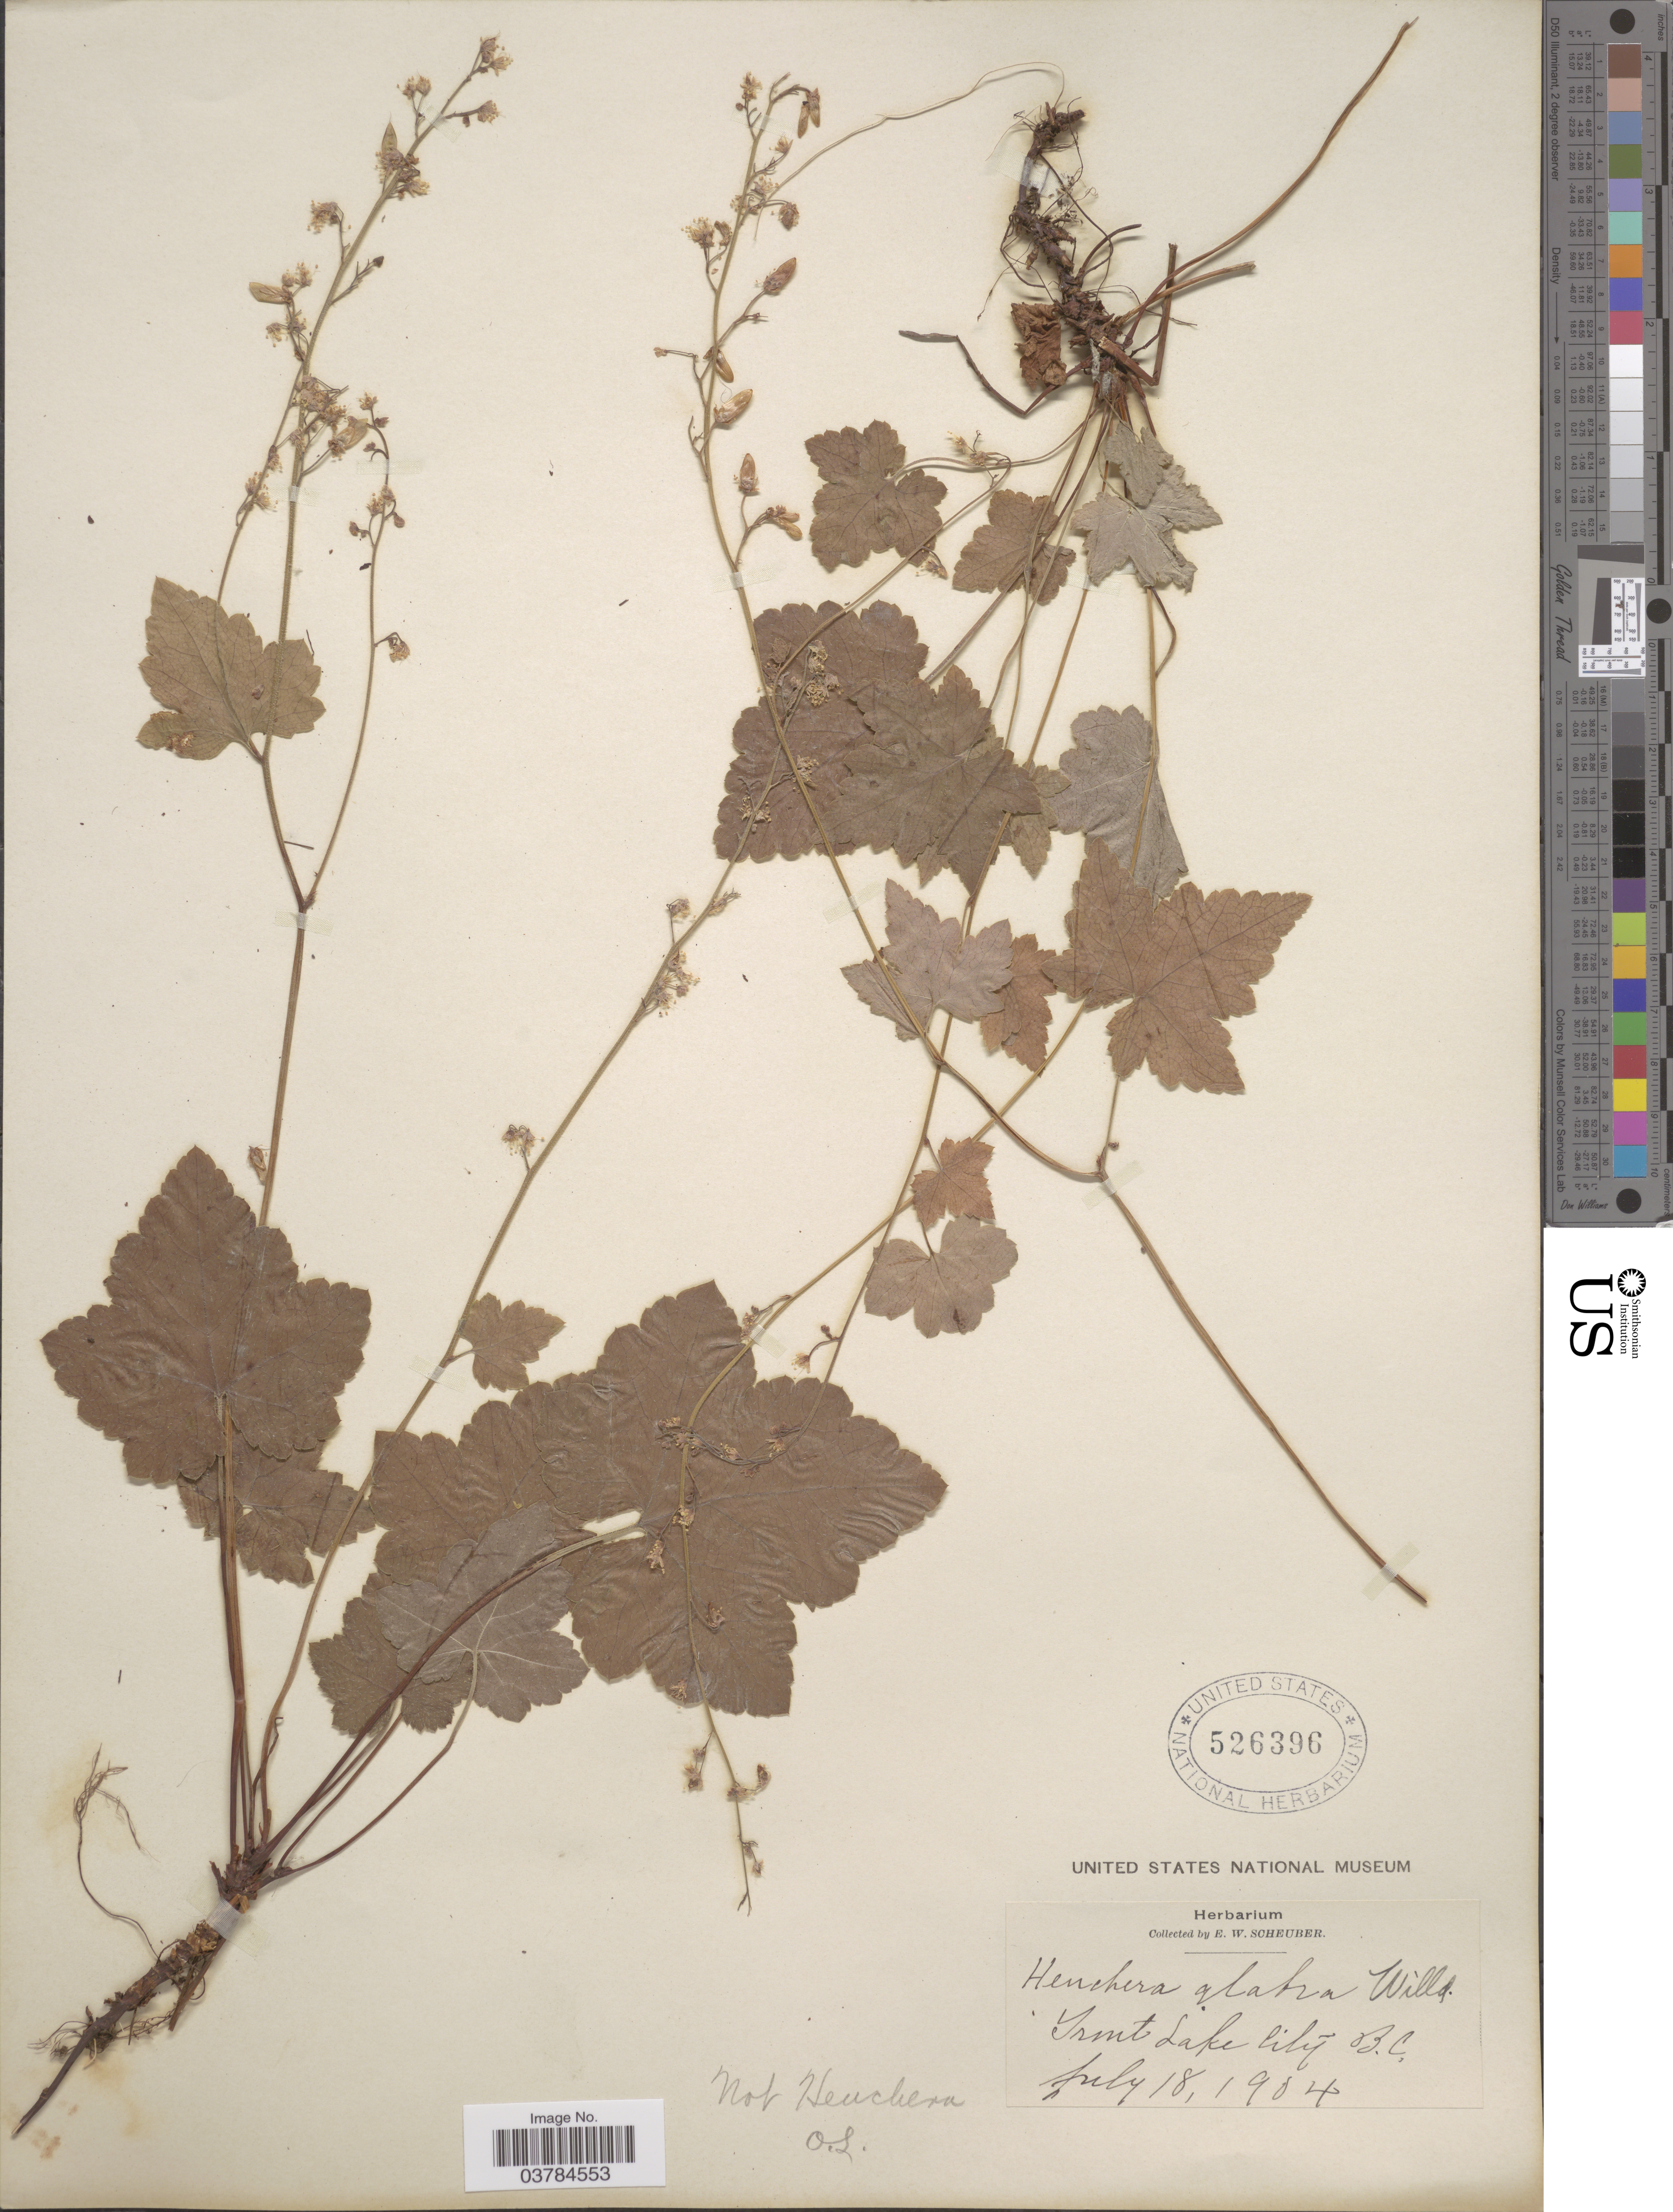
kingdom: Plantae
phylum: Tracheophyta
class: Magnoliopsida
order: Saxifragales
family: Saxifragaceae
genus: Heuchera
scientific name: Heuchera glabra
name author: Willd. ex Roem. & Schult.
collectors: E. Scheuber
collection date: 1904-07-18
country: Canada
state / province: British Columbia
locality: Trout Lake City.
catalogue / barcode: US 526396